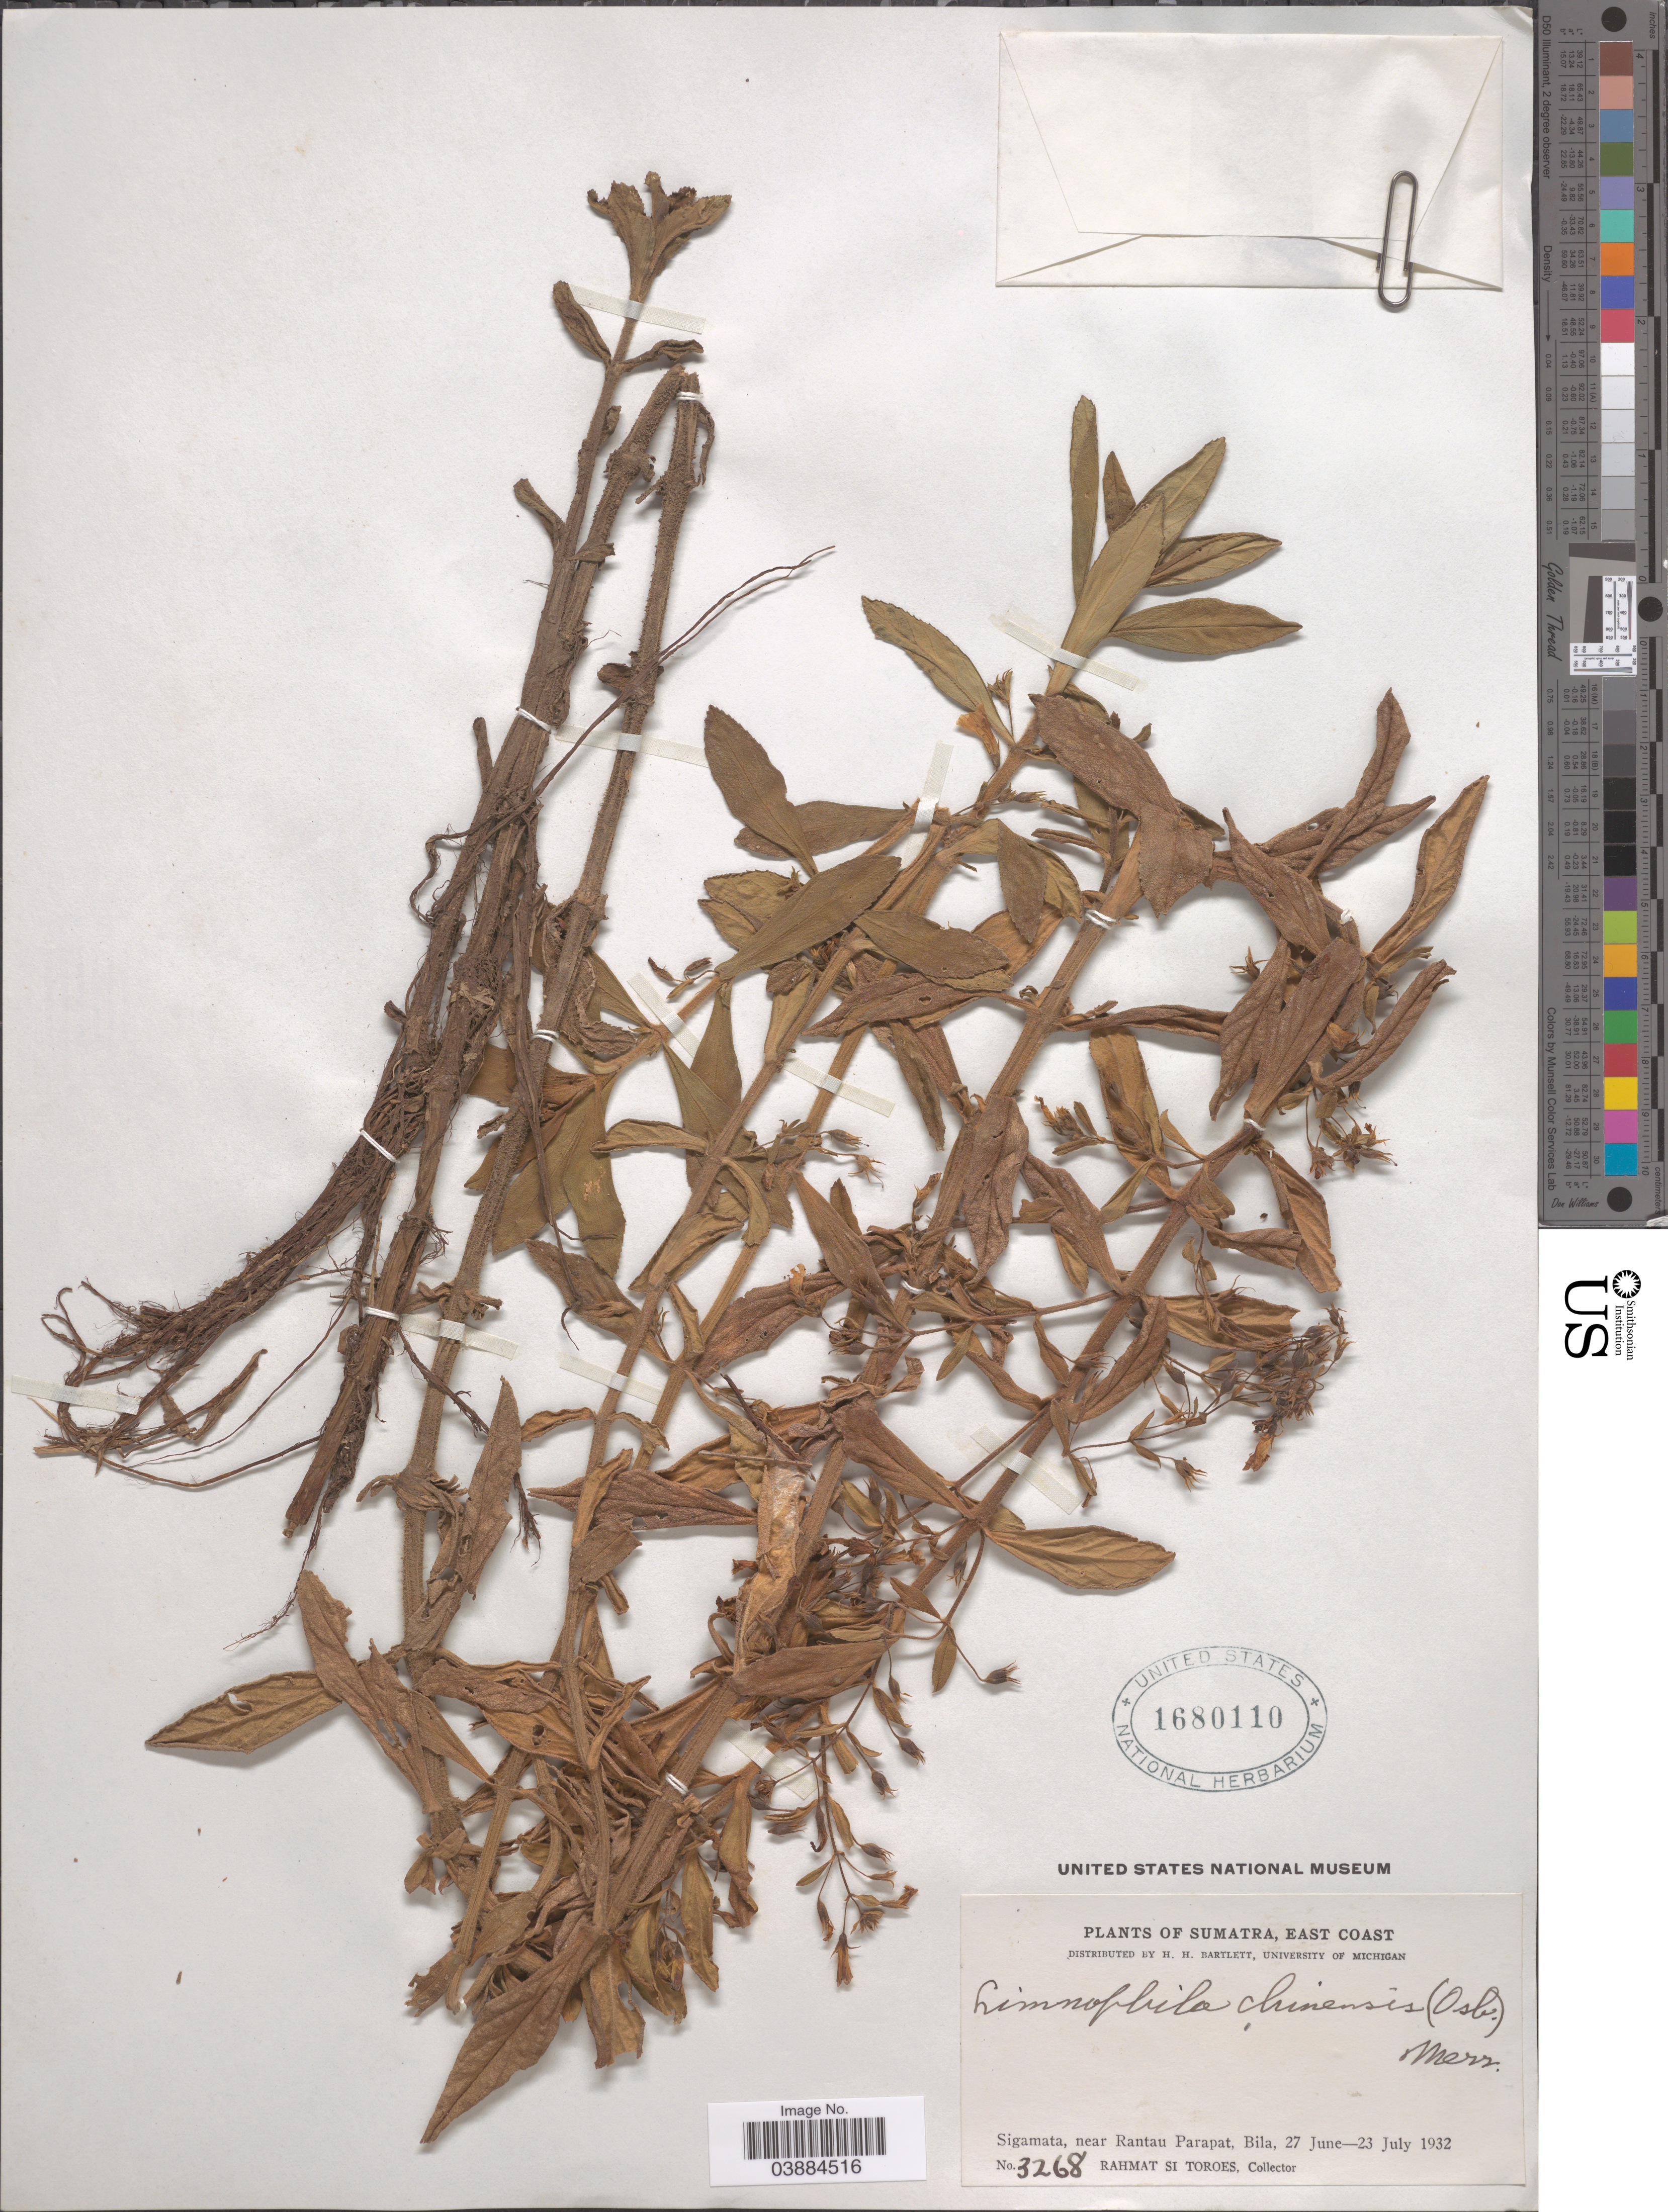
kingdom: Plantae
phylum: Tracheophyta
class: Magnoliopsida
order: Lamiales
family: Plantaginaceae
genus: Limnophila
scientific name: Limnophila chinensis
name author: (Osbeck) Merr.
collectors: Rahmat Si Boeea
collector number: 3268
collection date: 1932-06-27/1932-07-23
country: Indonesia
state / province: Sumatra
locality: East Coast. Sigamata, near Rantau Parapat, Bila.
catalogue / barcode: US 1680110